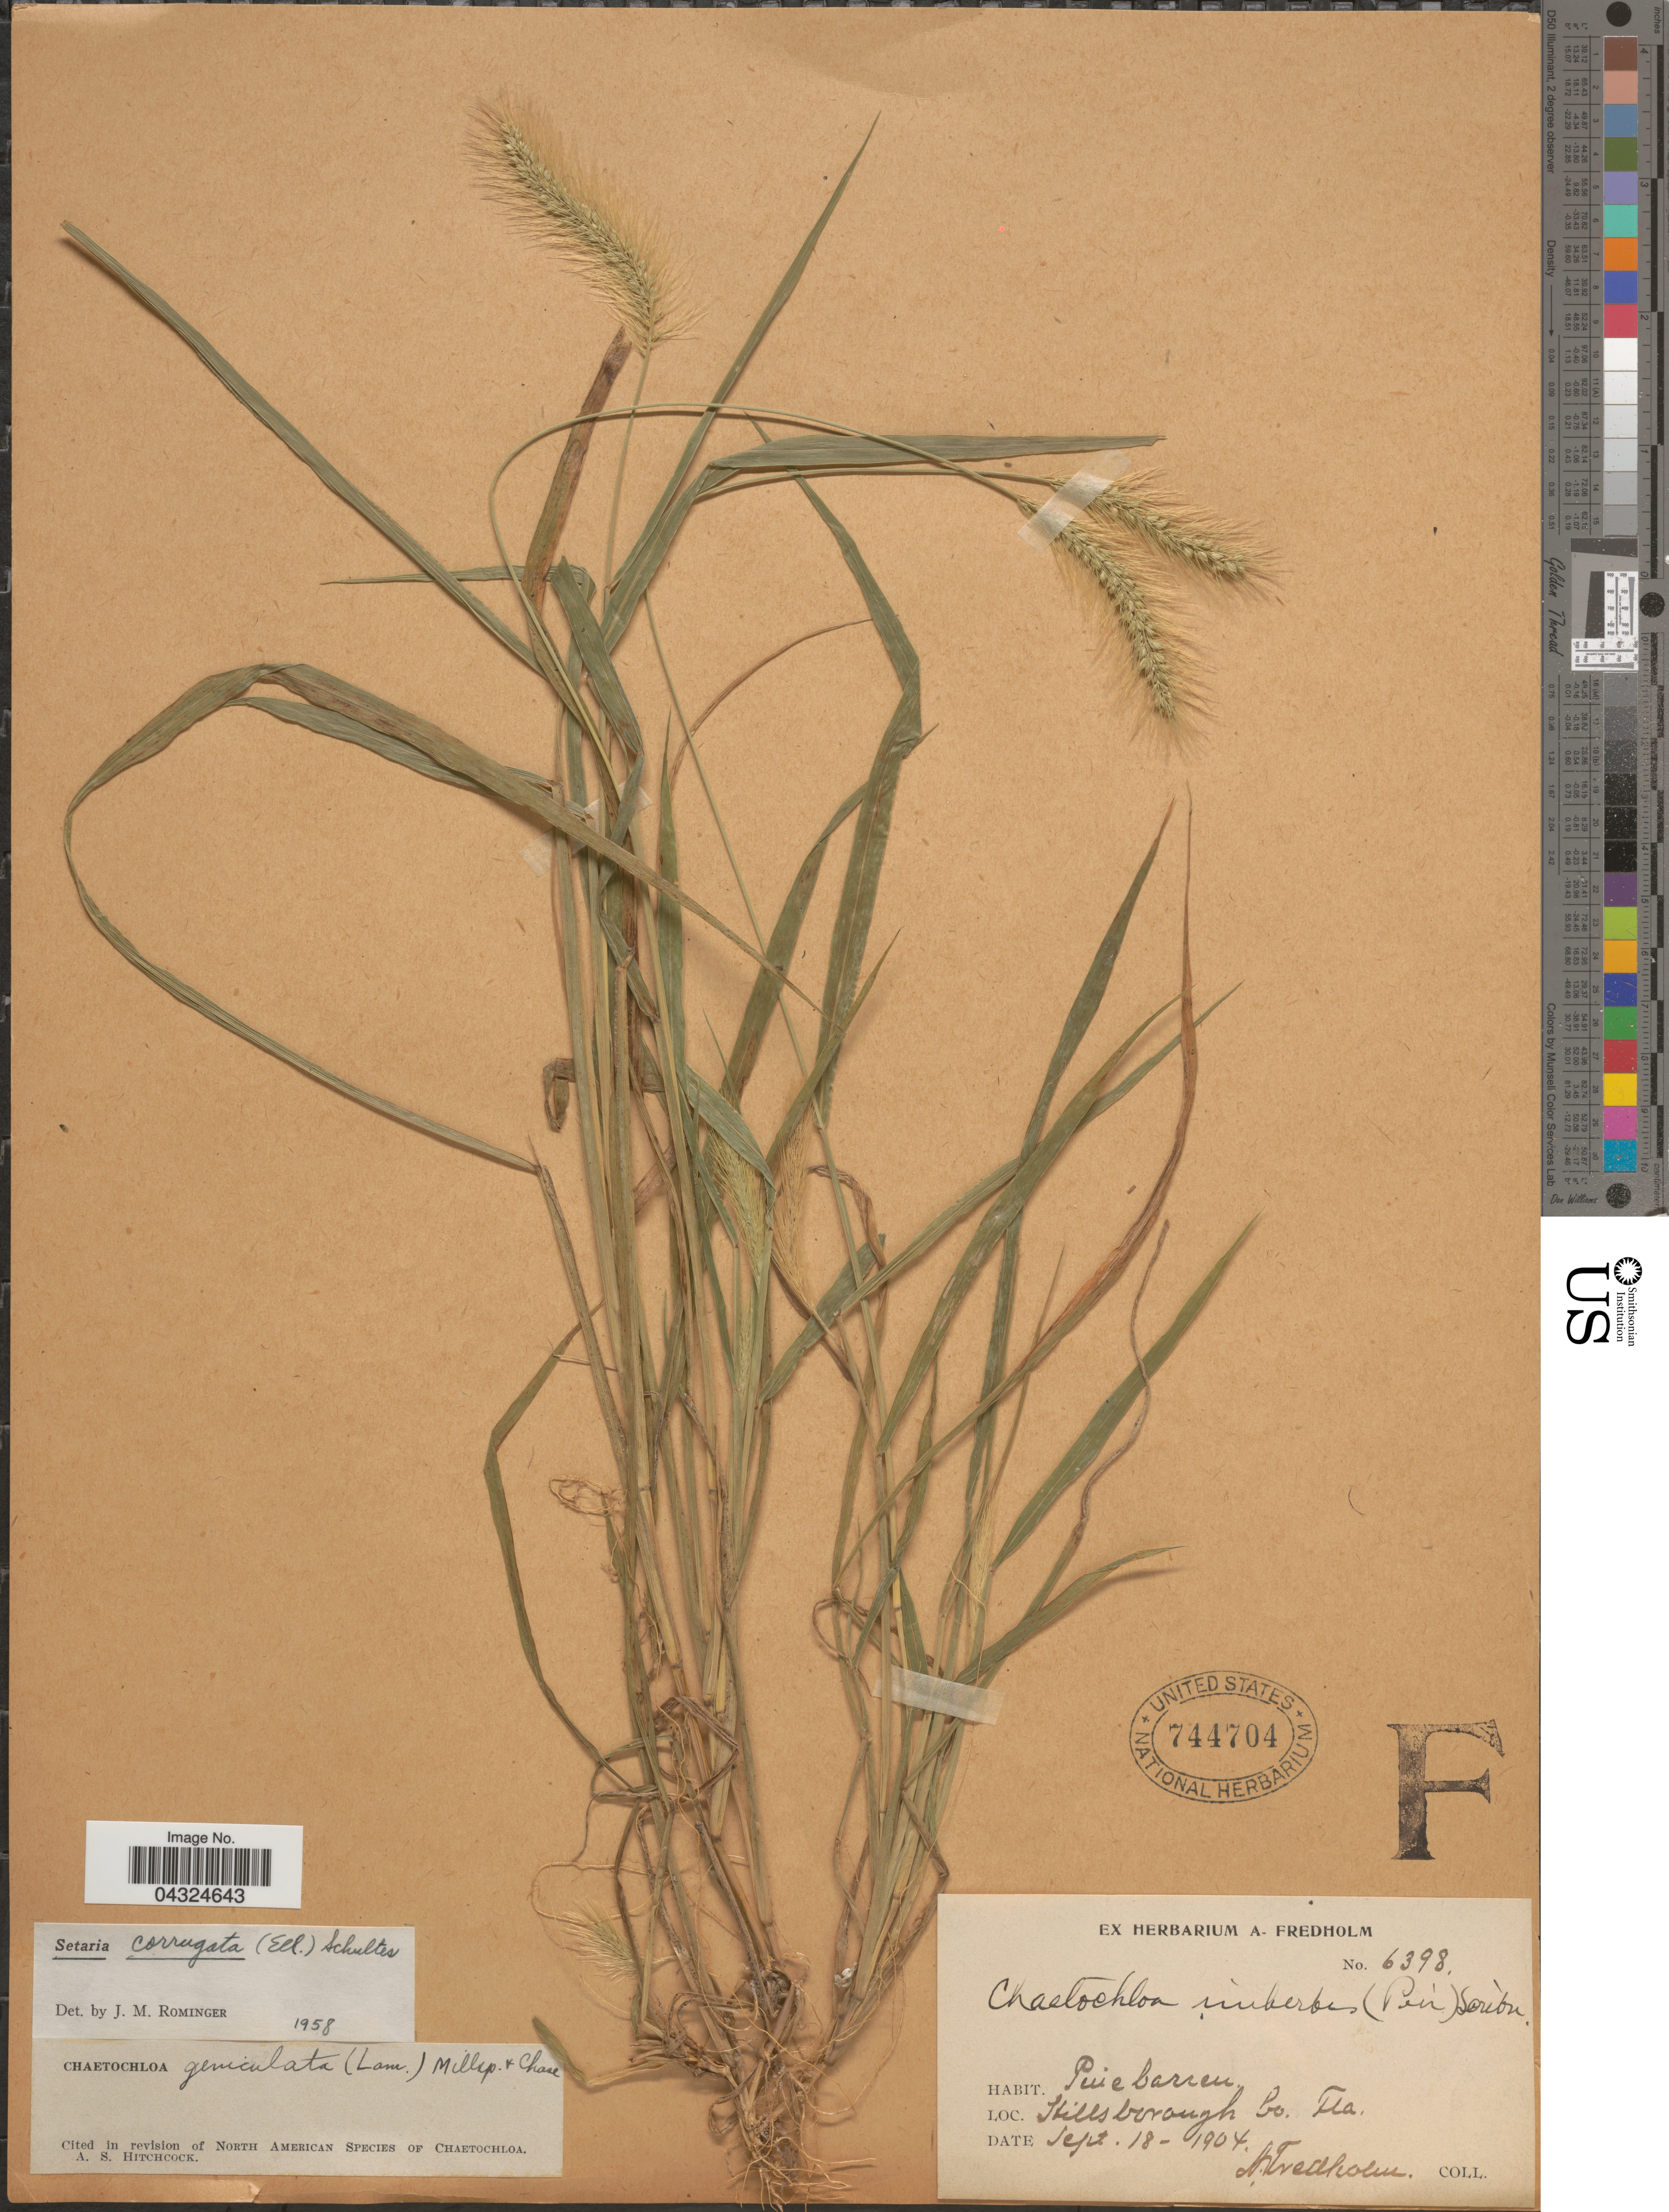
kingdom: Plantae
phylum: Tracheophyta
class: Liliopsida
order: Poales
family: Poaceae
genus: Setaria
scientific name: Setaria corrugata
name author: (Elliott) Schult.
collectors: A. J. Fredholm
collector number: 6398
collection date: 1904-09-18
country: United States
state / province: Florida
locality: Hillsborough Co.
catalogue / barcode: US 744704